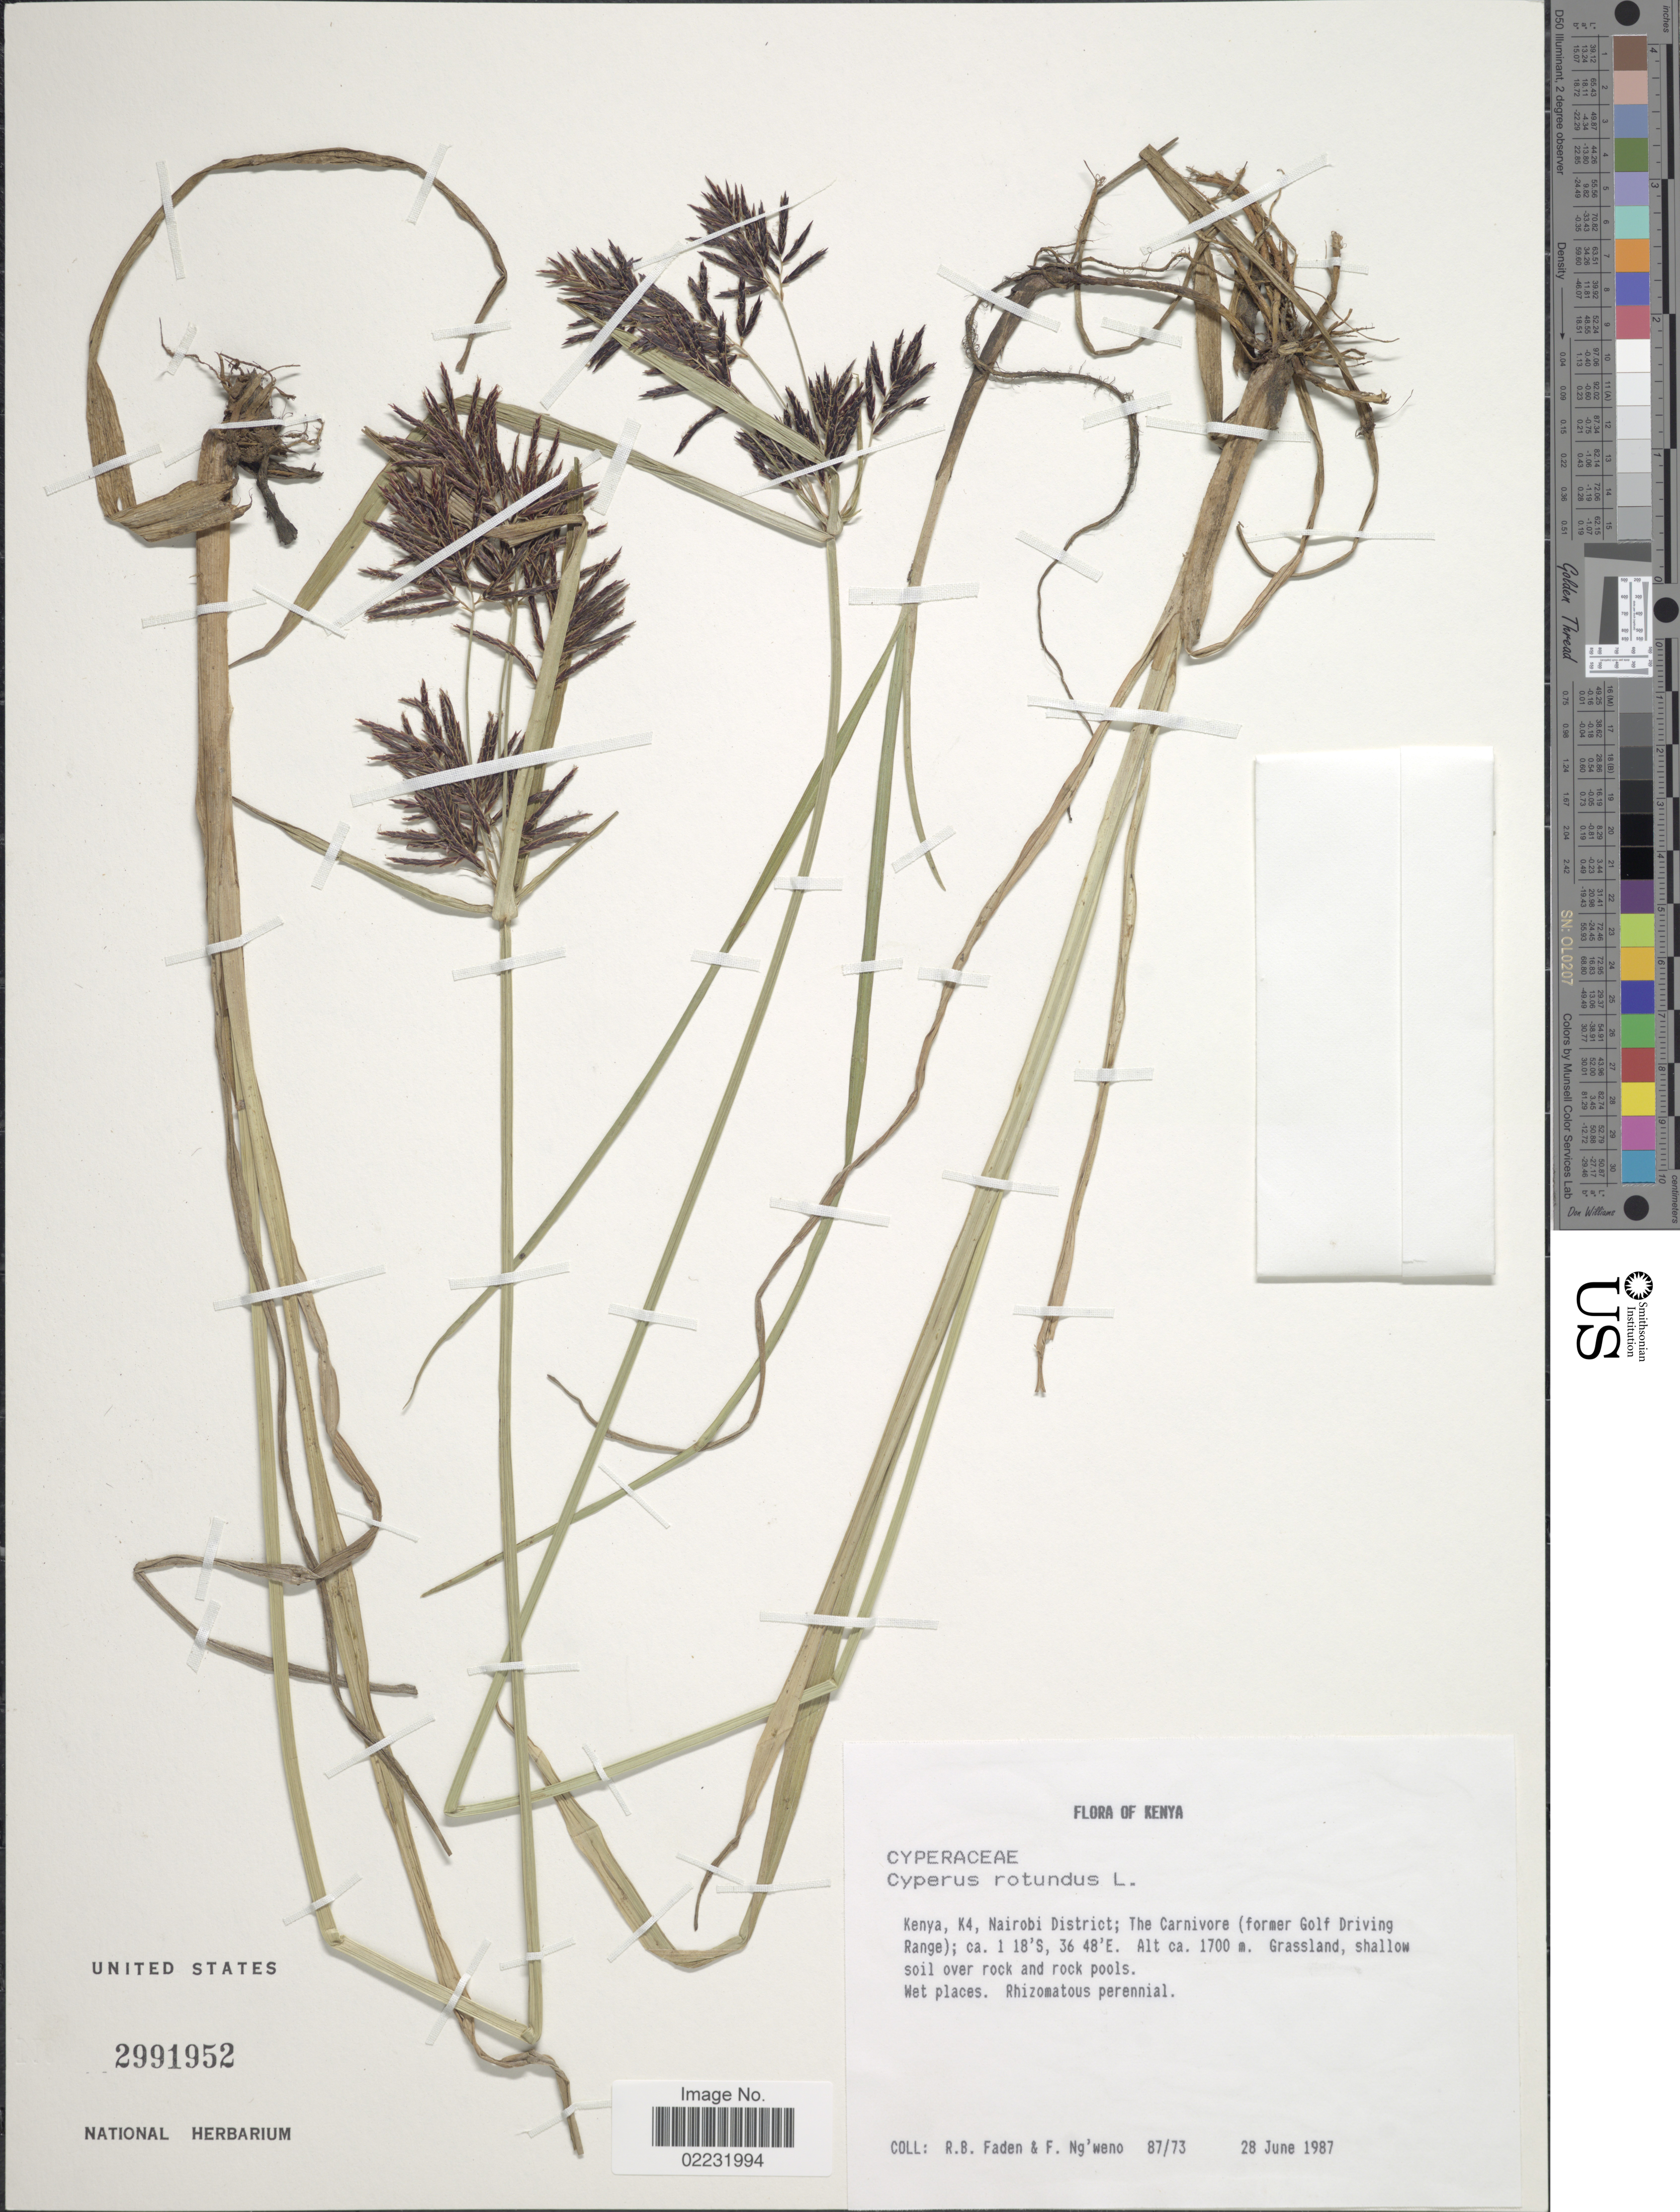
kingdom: Plantae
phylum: Tracheophyta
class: Liliopsida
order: Poales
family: Cyperaceae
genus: Cyperus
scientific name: Cyperus rotundus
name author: L.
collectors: R. B. Faden & F. Ng'weno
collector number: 87/73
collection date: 1987-06-28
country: Kenya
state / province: Nairobi Area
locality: K4, Nairobi District, The Carnivore (former Golf Driving Range)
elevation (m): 1700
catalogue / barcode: US 2991952